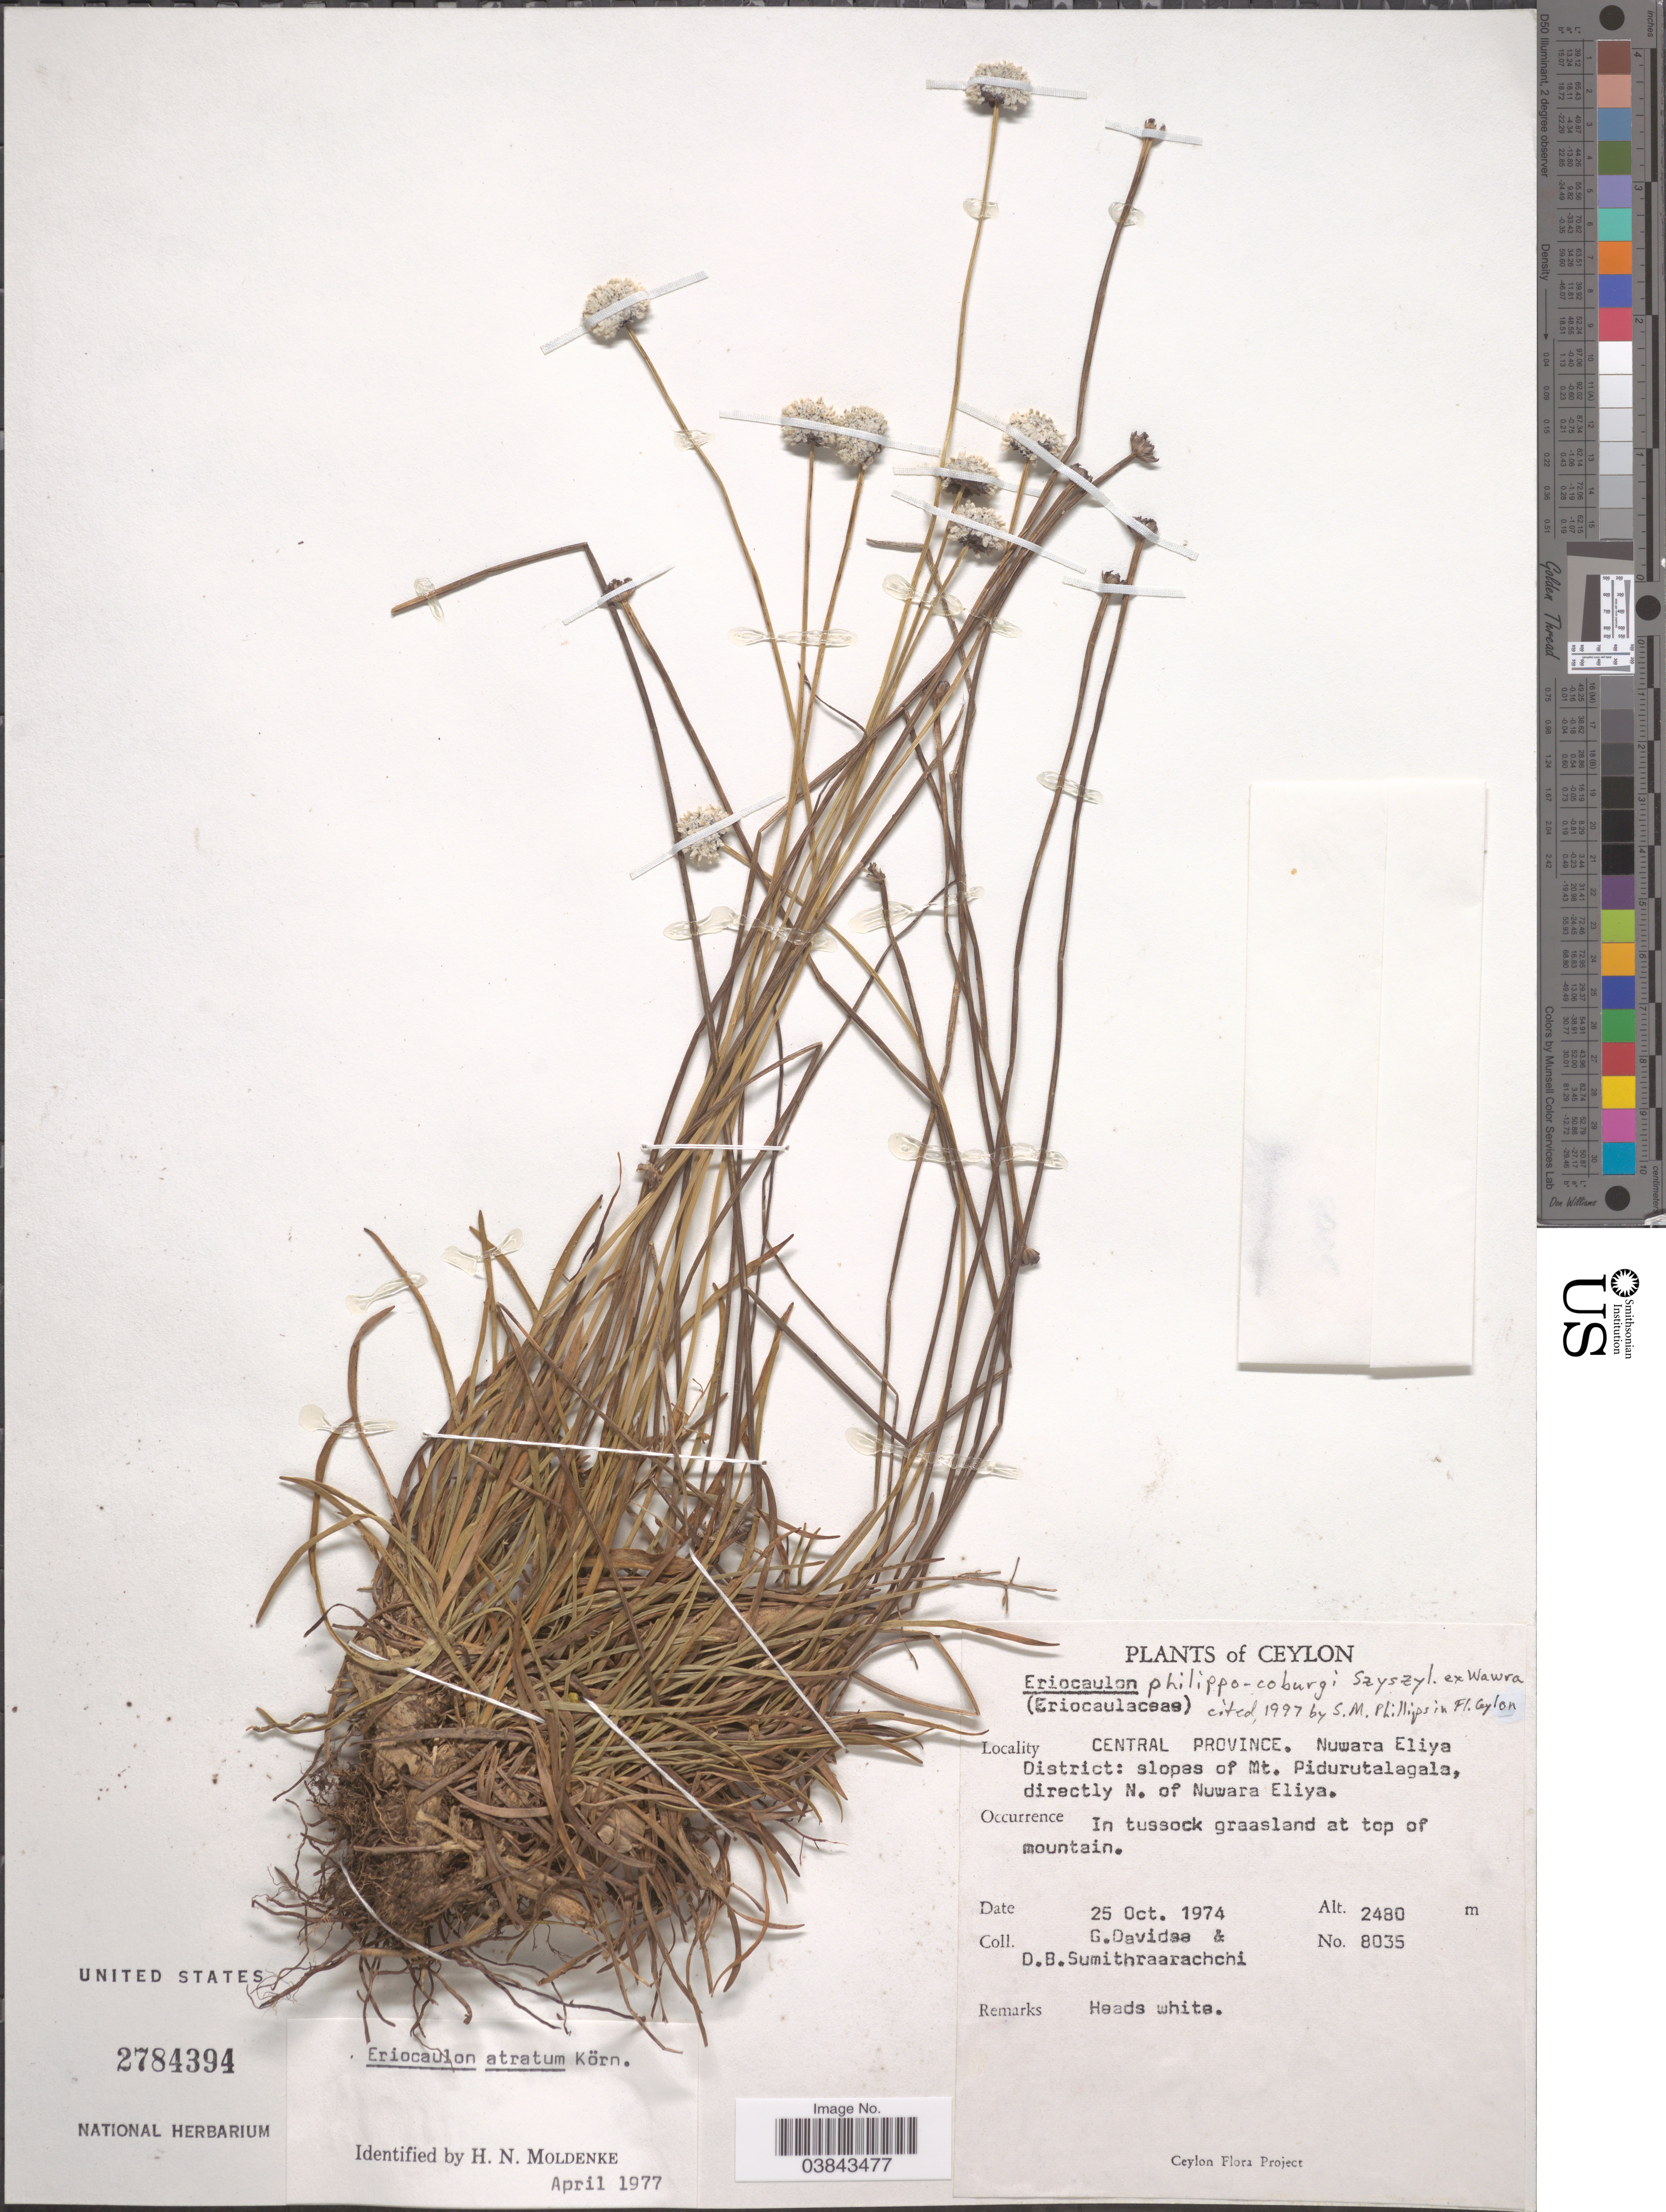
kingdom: Plantae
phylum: Tracheophyta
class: Liliopsida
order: Poales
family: Eriocaulaceae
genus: Eriocaulon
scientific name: Eriocaulon philippo-coburgii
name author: Szyszyl. ex Wawra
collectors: G. Davidse & D. B. Sumithraarachchi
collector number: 8035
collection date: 1974-10-25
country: Sri Lanka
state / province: Central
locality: Ceylon. Central Province. Nuwara Eliya District: slopes of Mt. Pidurutalagala, directly N. of Nuwara Eliya.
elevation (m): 2480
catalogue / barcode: US 2784394